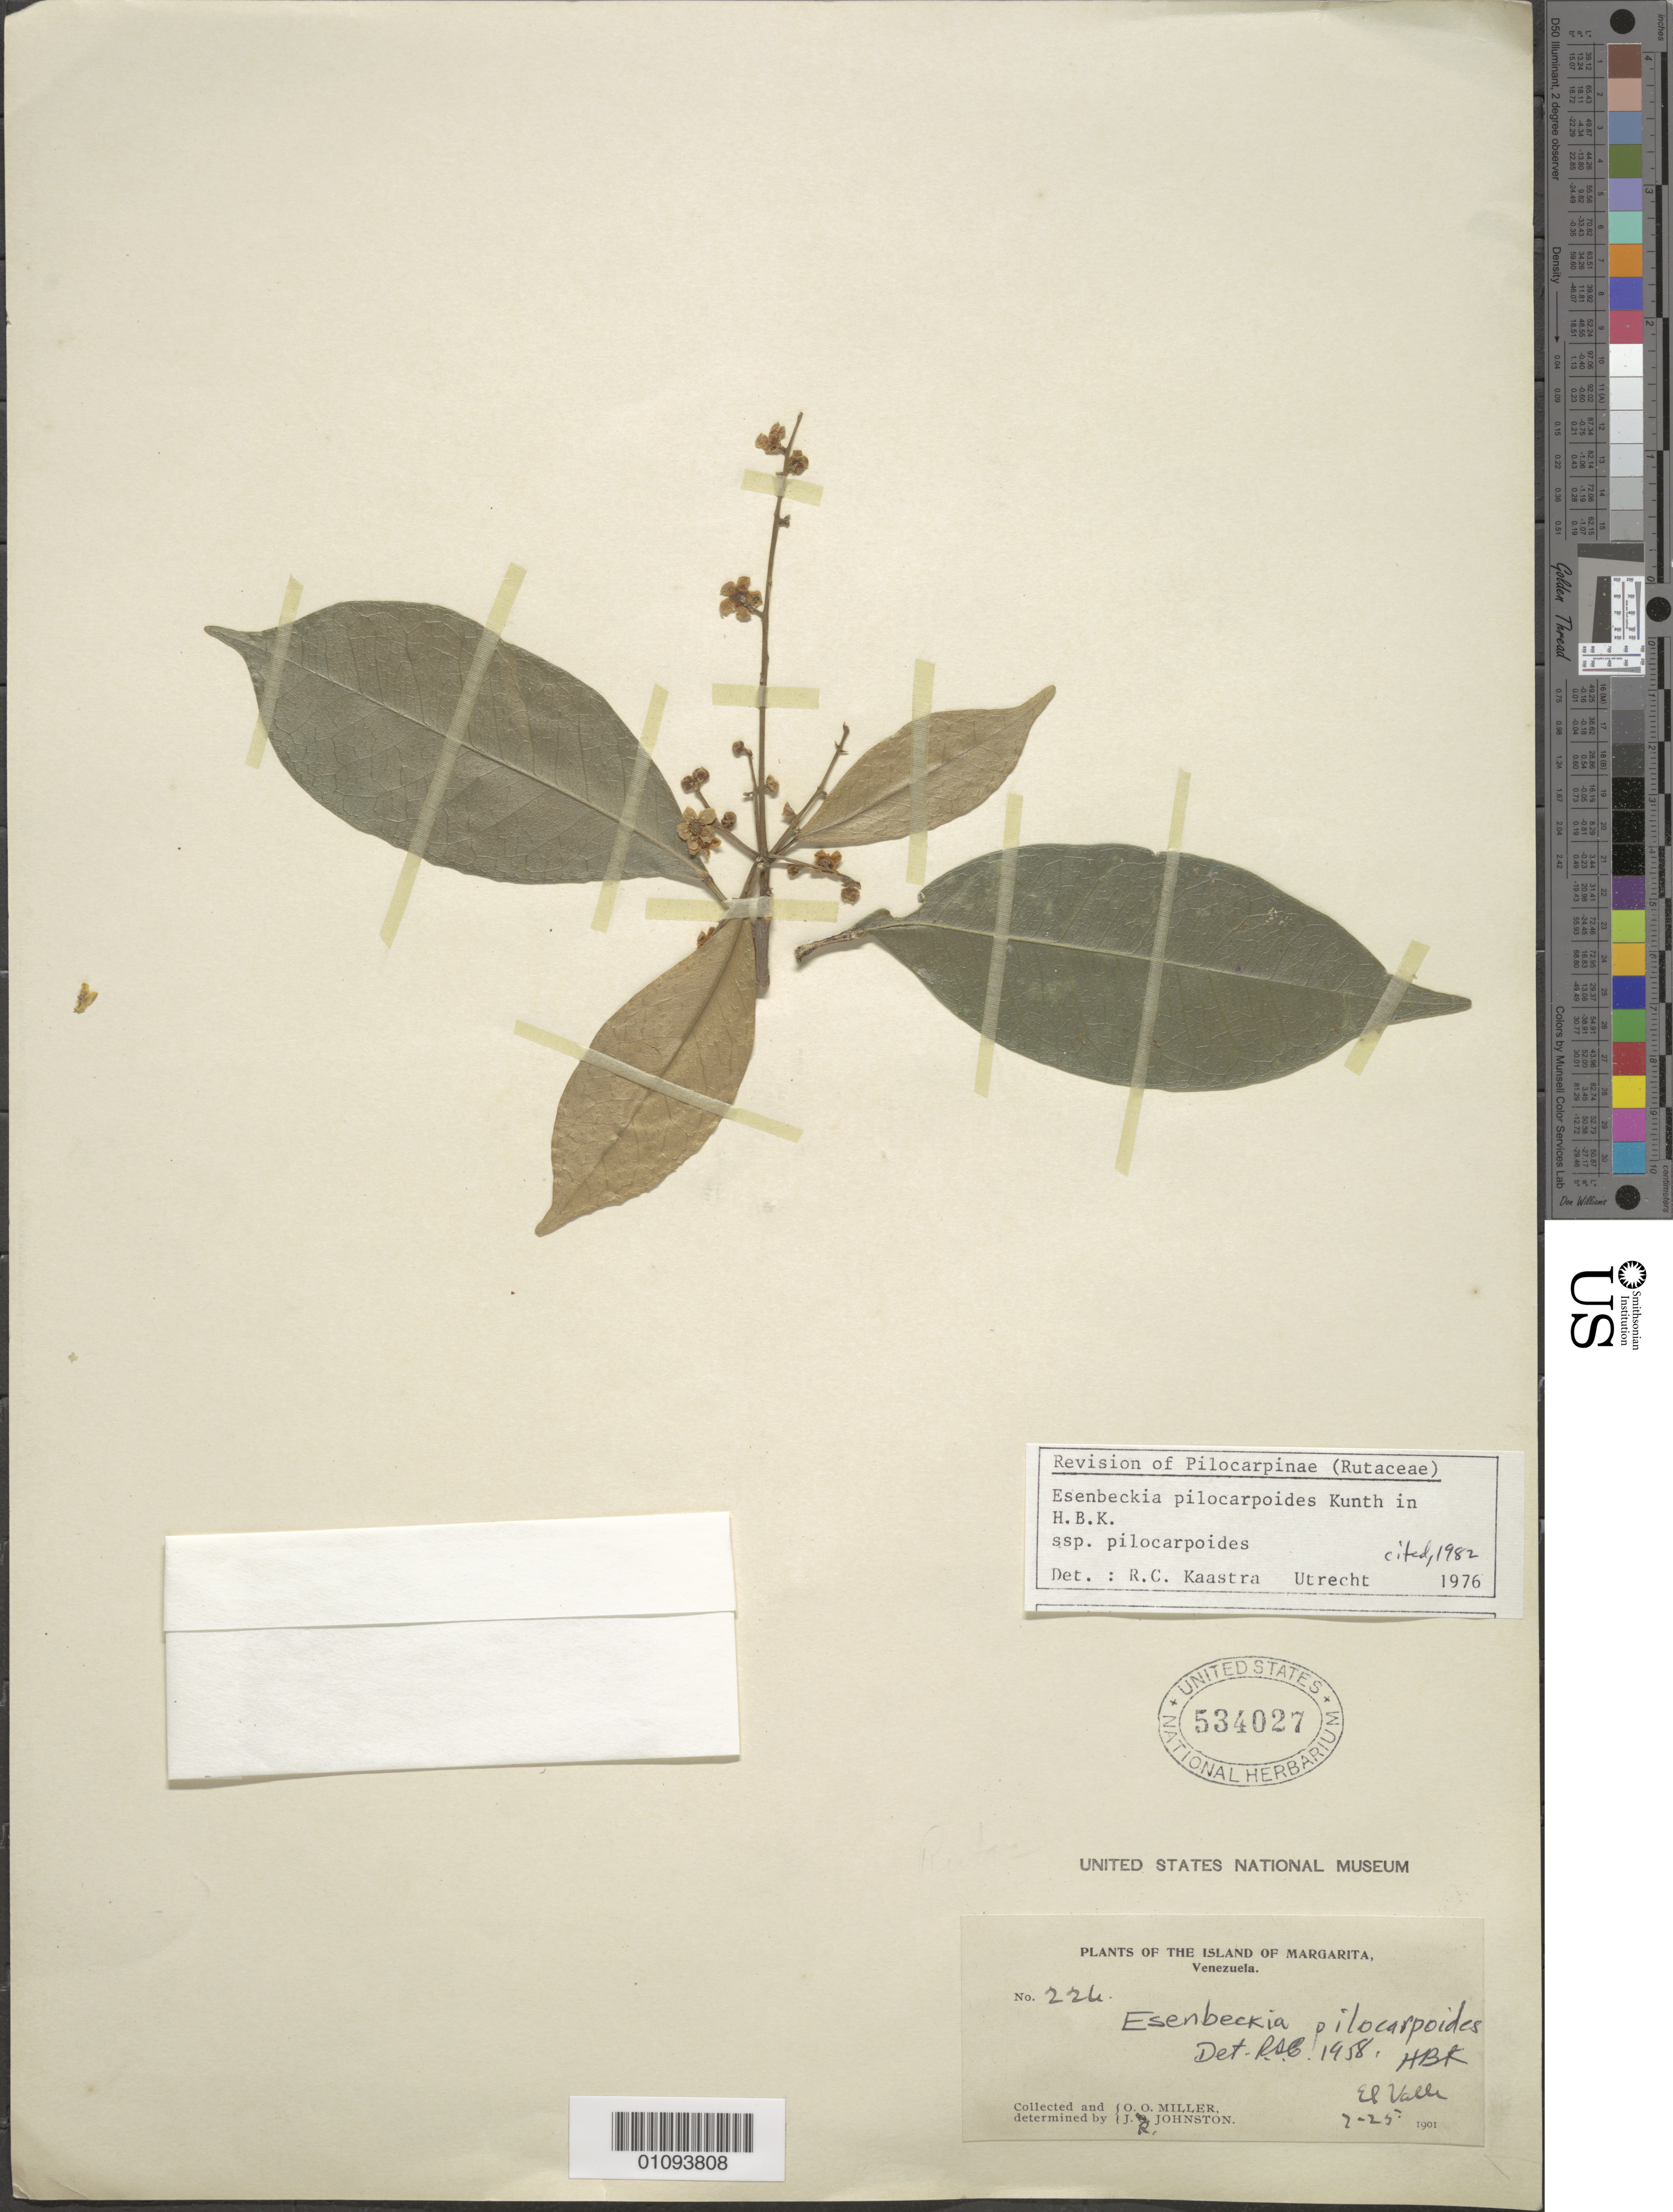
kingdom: Plantae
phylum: Tracheophyta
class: Magnoliopsida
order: Sapindales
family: Rutaceae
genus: Esenbeckia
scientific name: Esenbeckia pilocarpoides subsp. pilocarpoides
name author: Kunth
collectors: M. Miller & J. Johnston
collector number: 224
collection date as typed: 25 Jul 1901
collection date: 1901-07-25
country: Venezuela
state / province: Nueva Esparta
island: Margarita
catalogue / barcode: US 534027